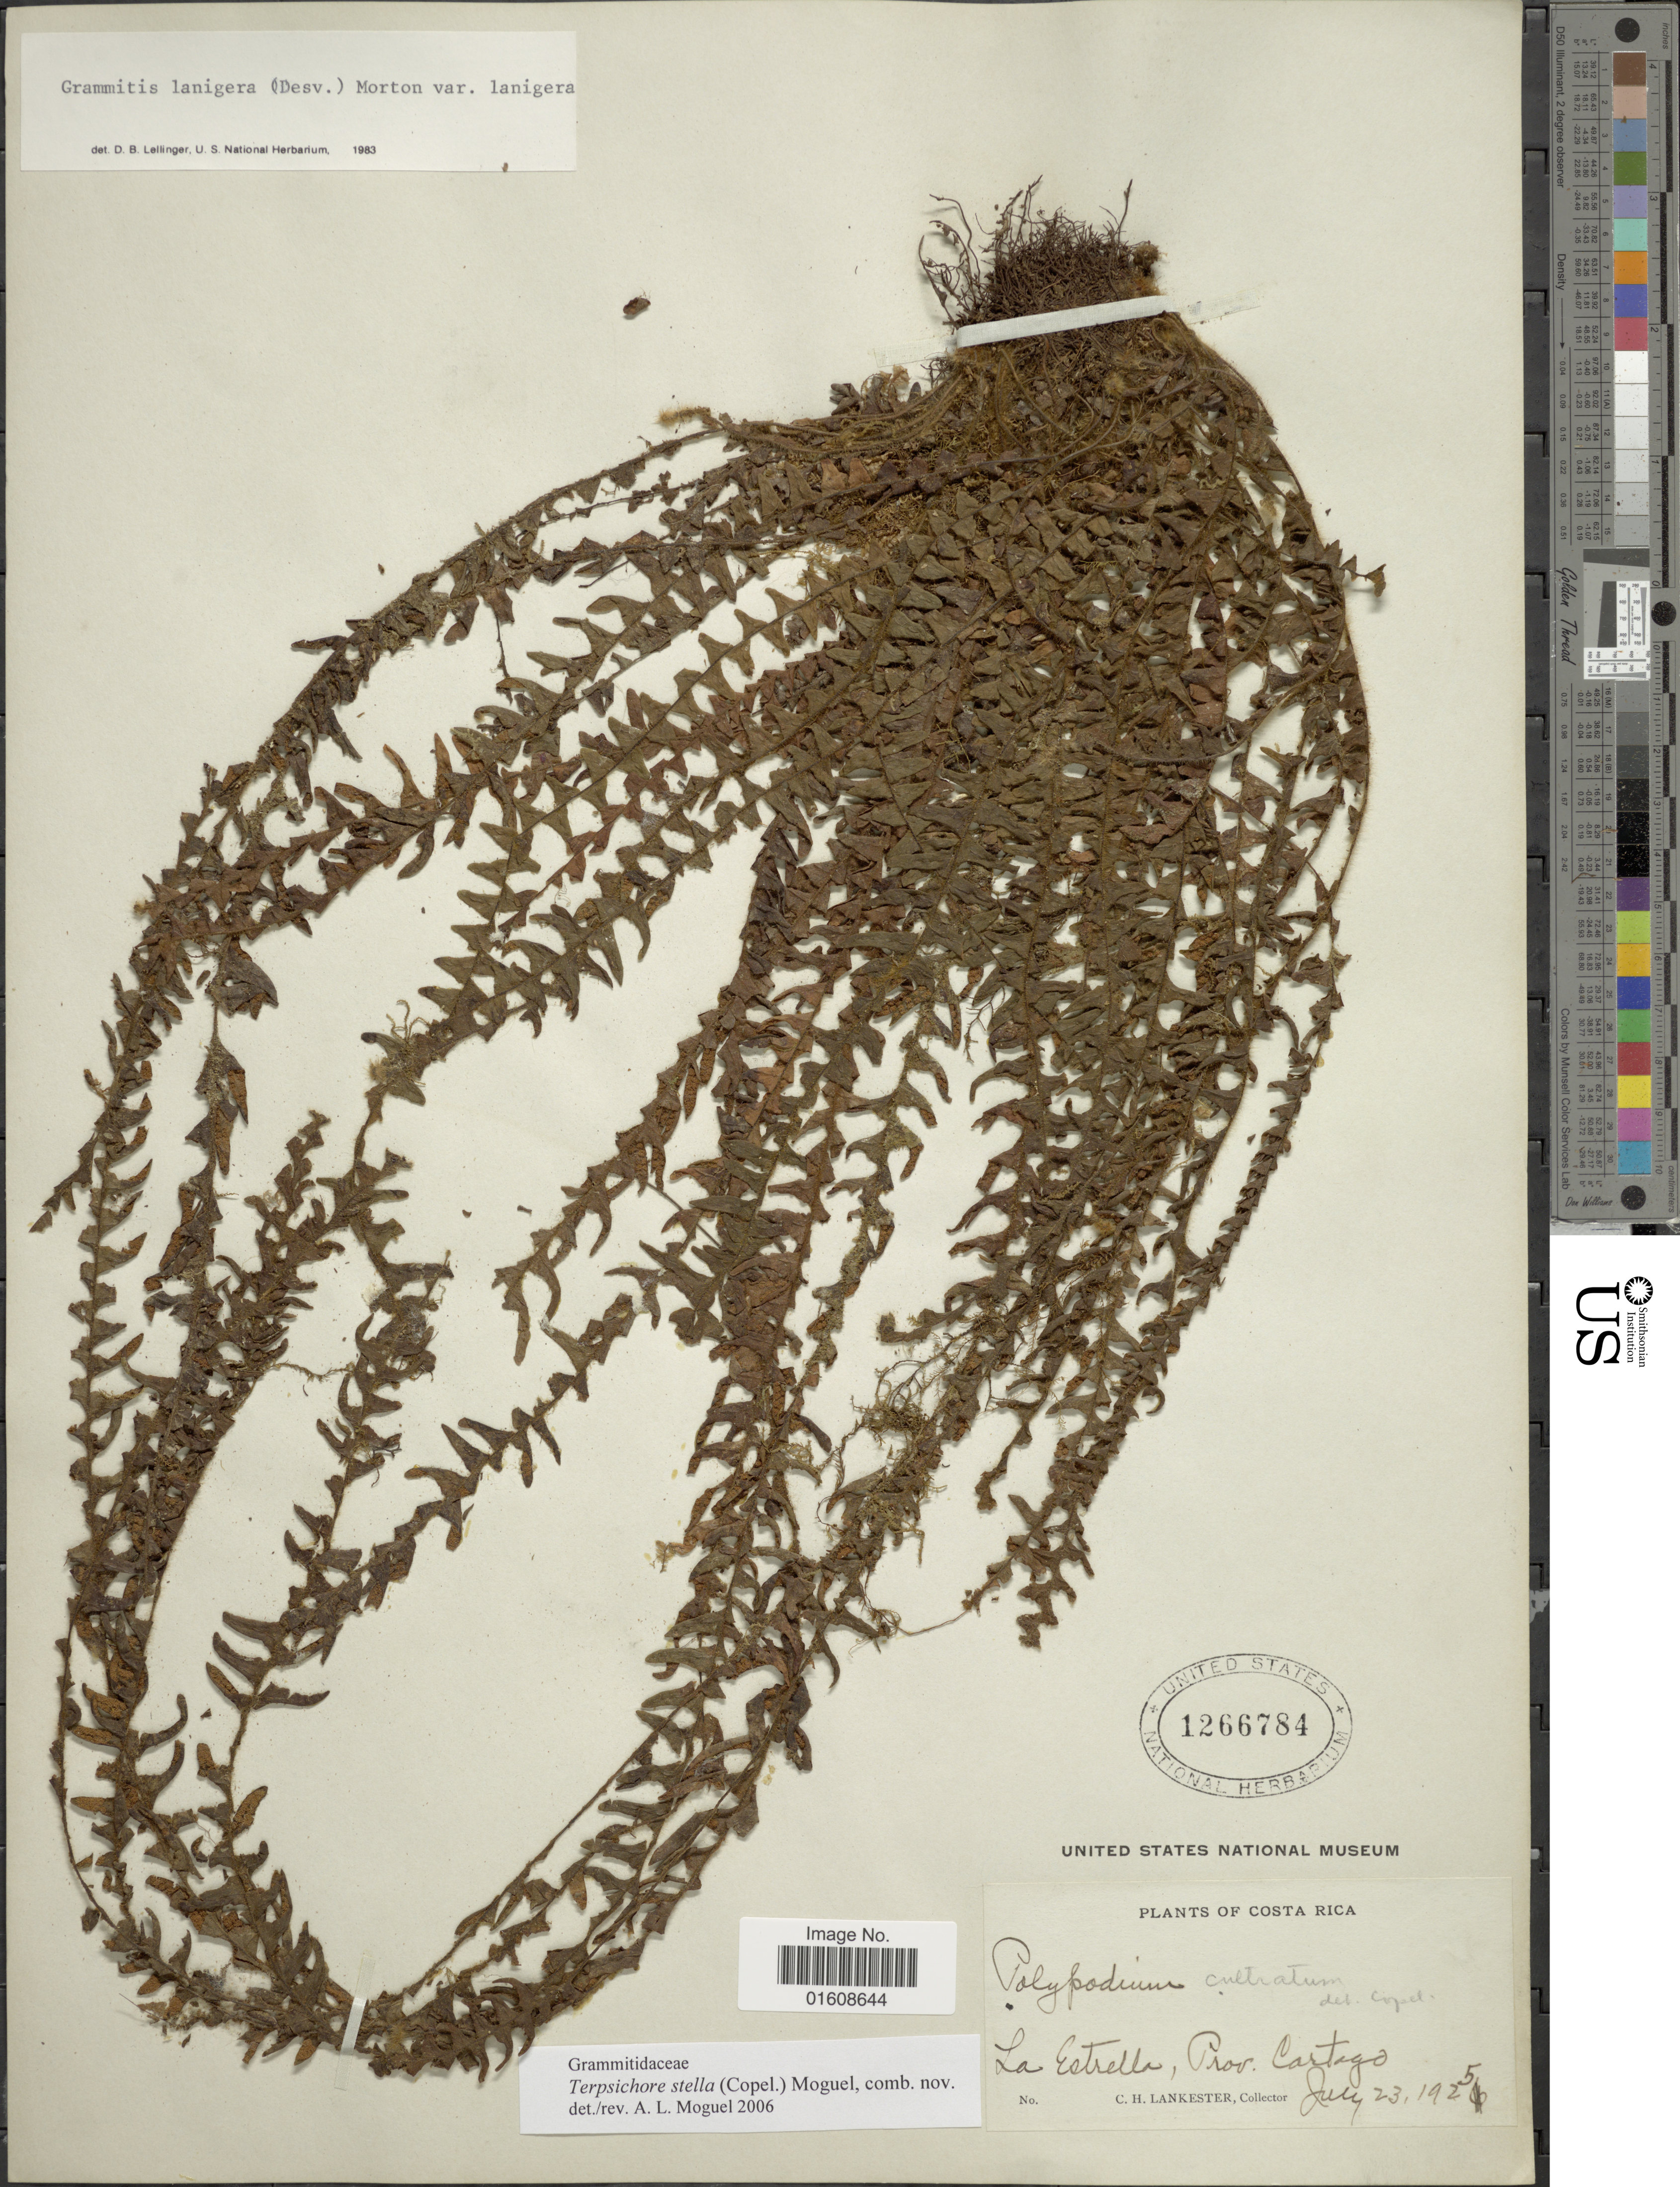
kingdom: Plantae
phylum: Tracheophyta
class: Polypodiopsida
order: Polypodiales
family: Polypodiaceae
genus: Alansmia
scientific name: Alansmia stella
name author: (Copel.) Moguel & M. Kessler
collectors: C. H. Lankester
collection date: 1925-07-23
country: Costa Rica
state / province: Cartago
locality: La Estrella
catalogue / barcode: US 1266784